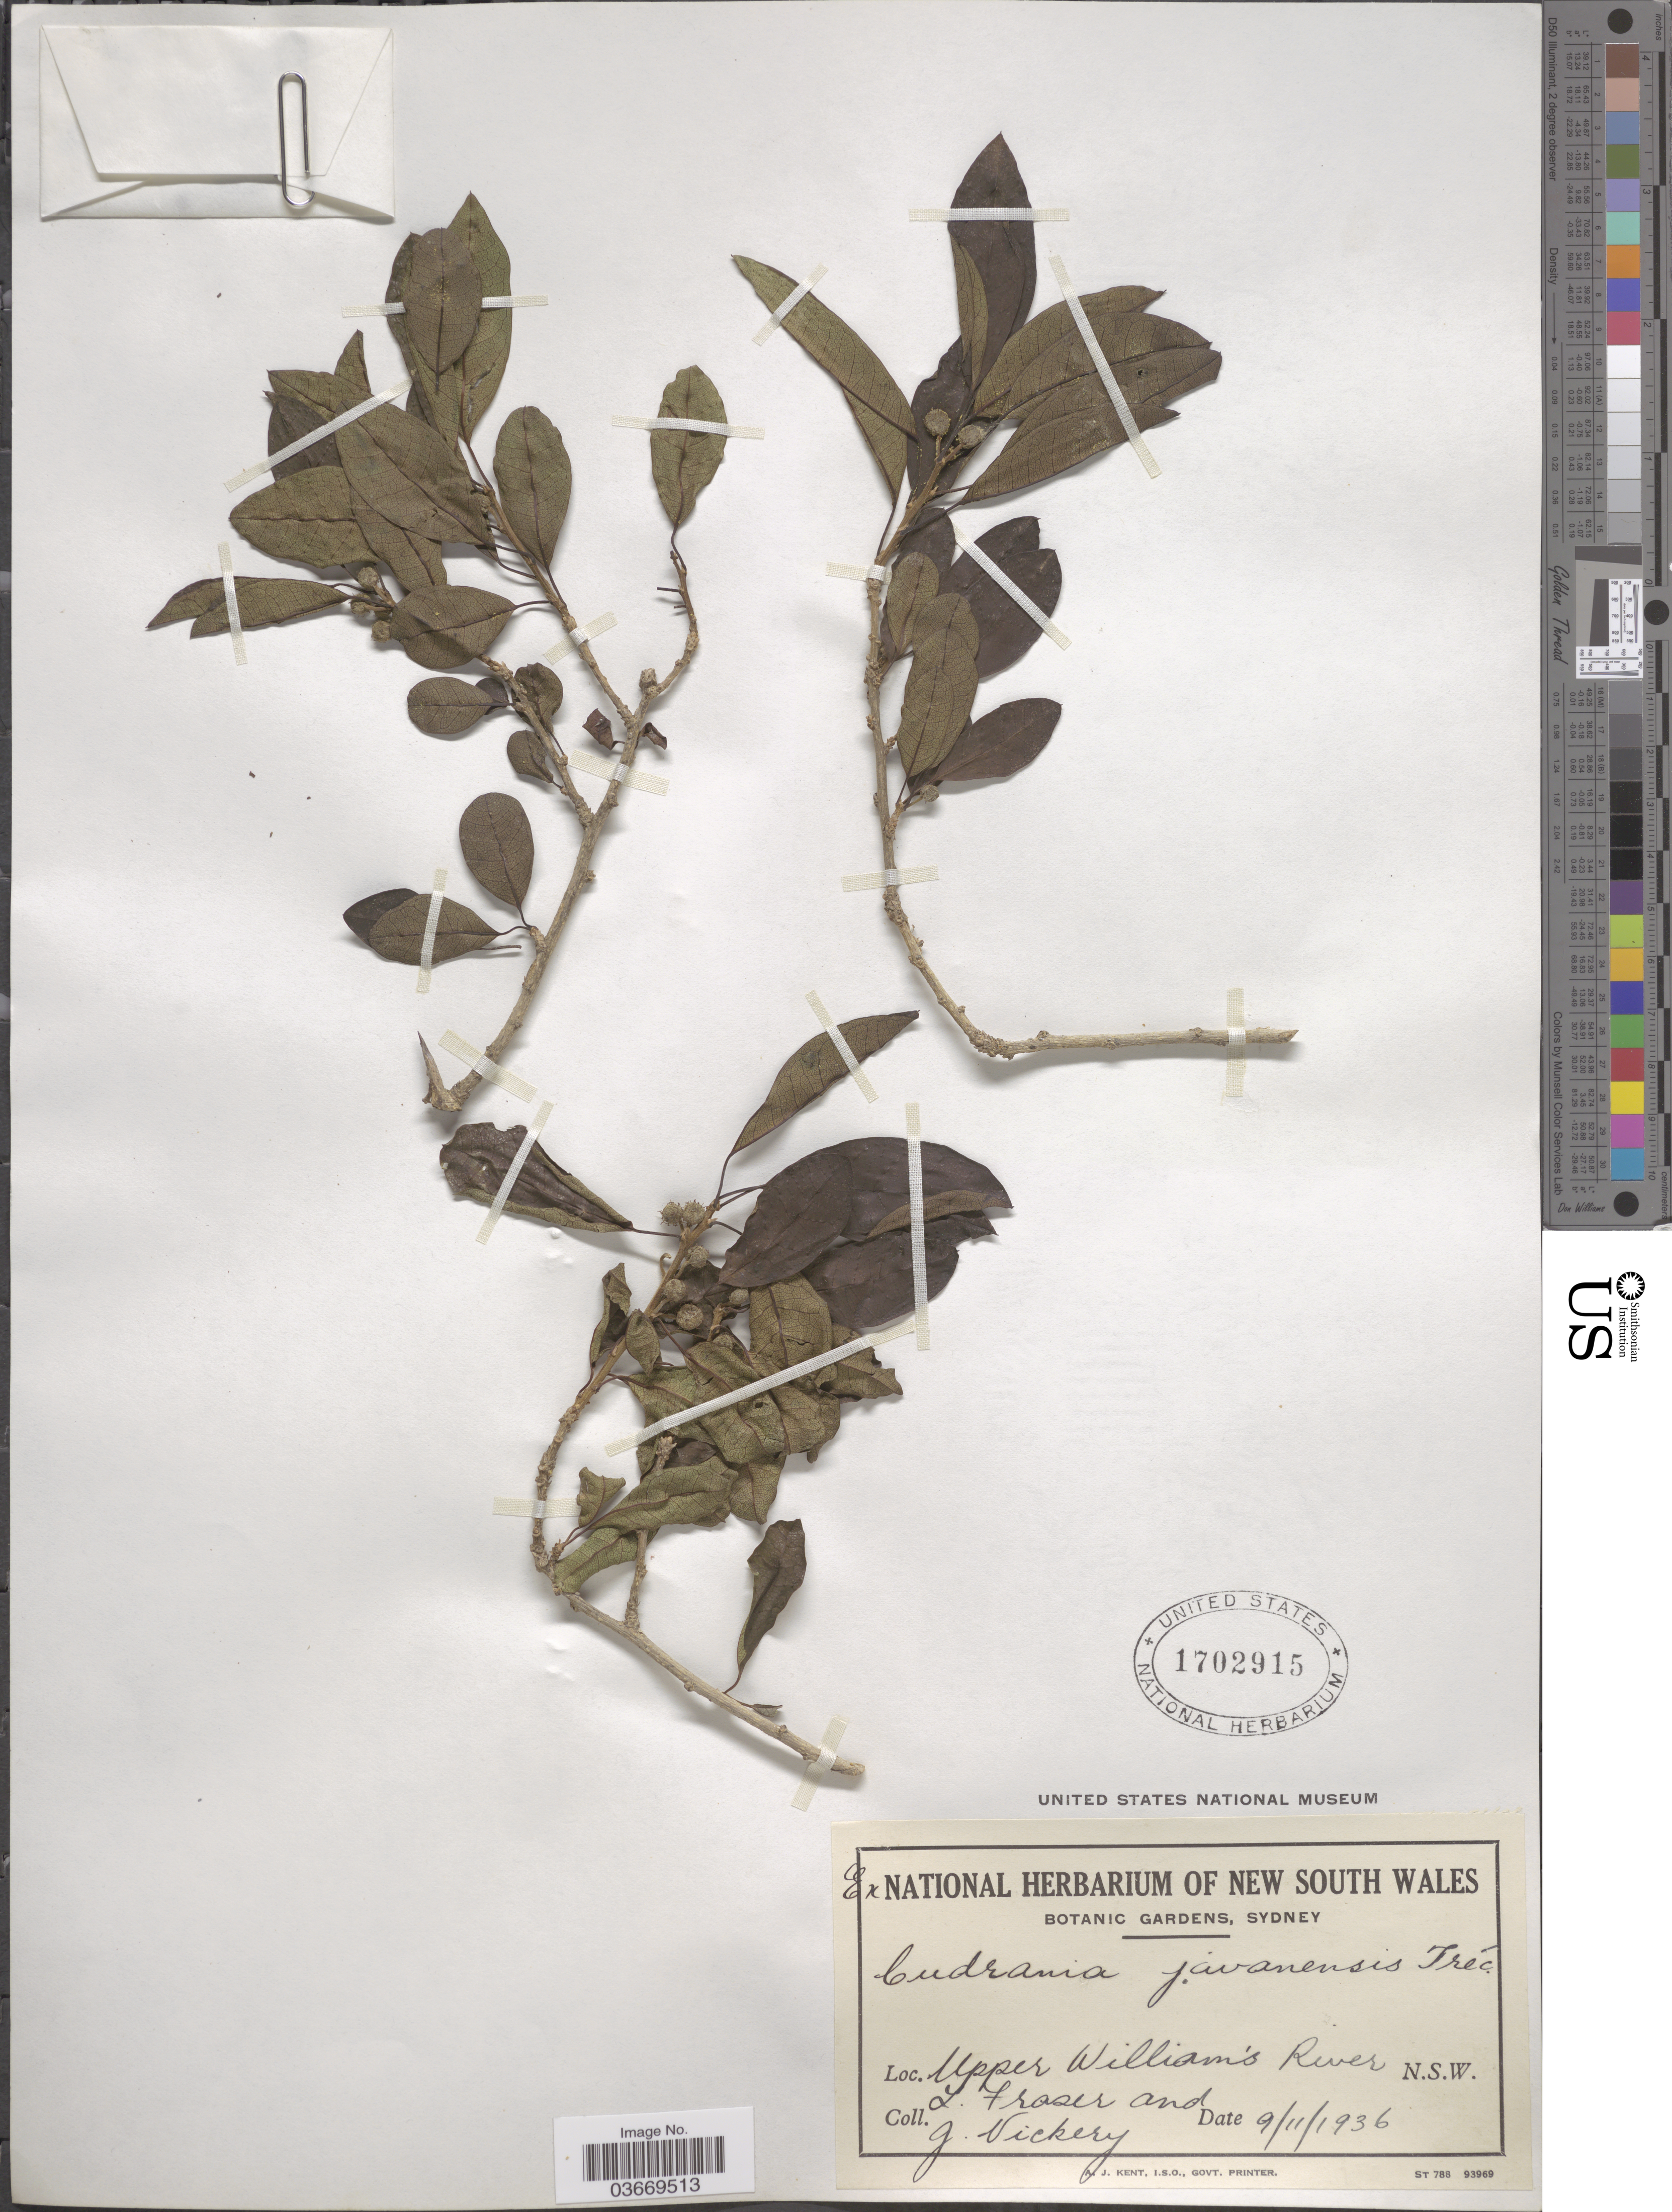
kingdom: Plantae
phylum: Tracheophyta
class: Magnoliopsida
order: Rosales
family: Moraceae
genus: Maclura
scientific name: Maclura cochinchinensis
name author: (Lour.) Corner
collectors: L. Fraser & J. Vickery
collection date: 1936-11-09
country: Australia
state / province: New South Wales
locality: Upper William's River.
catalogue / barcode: US 1702915